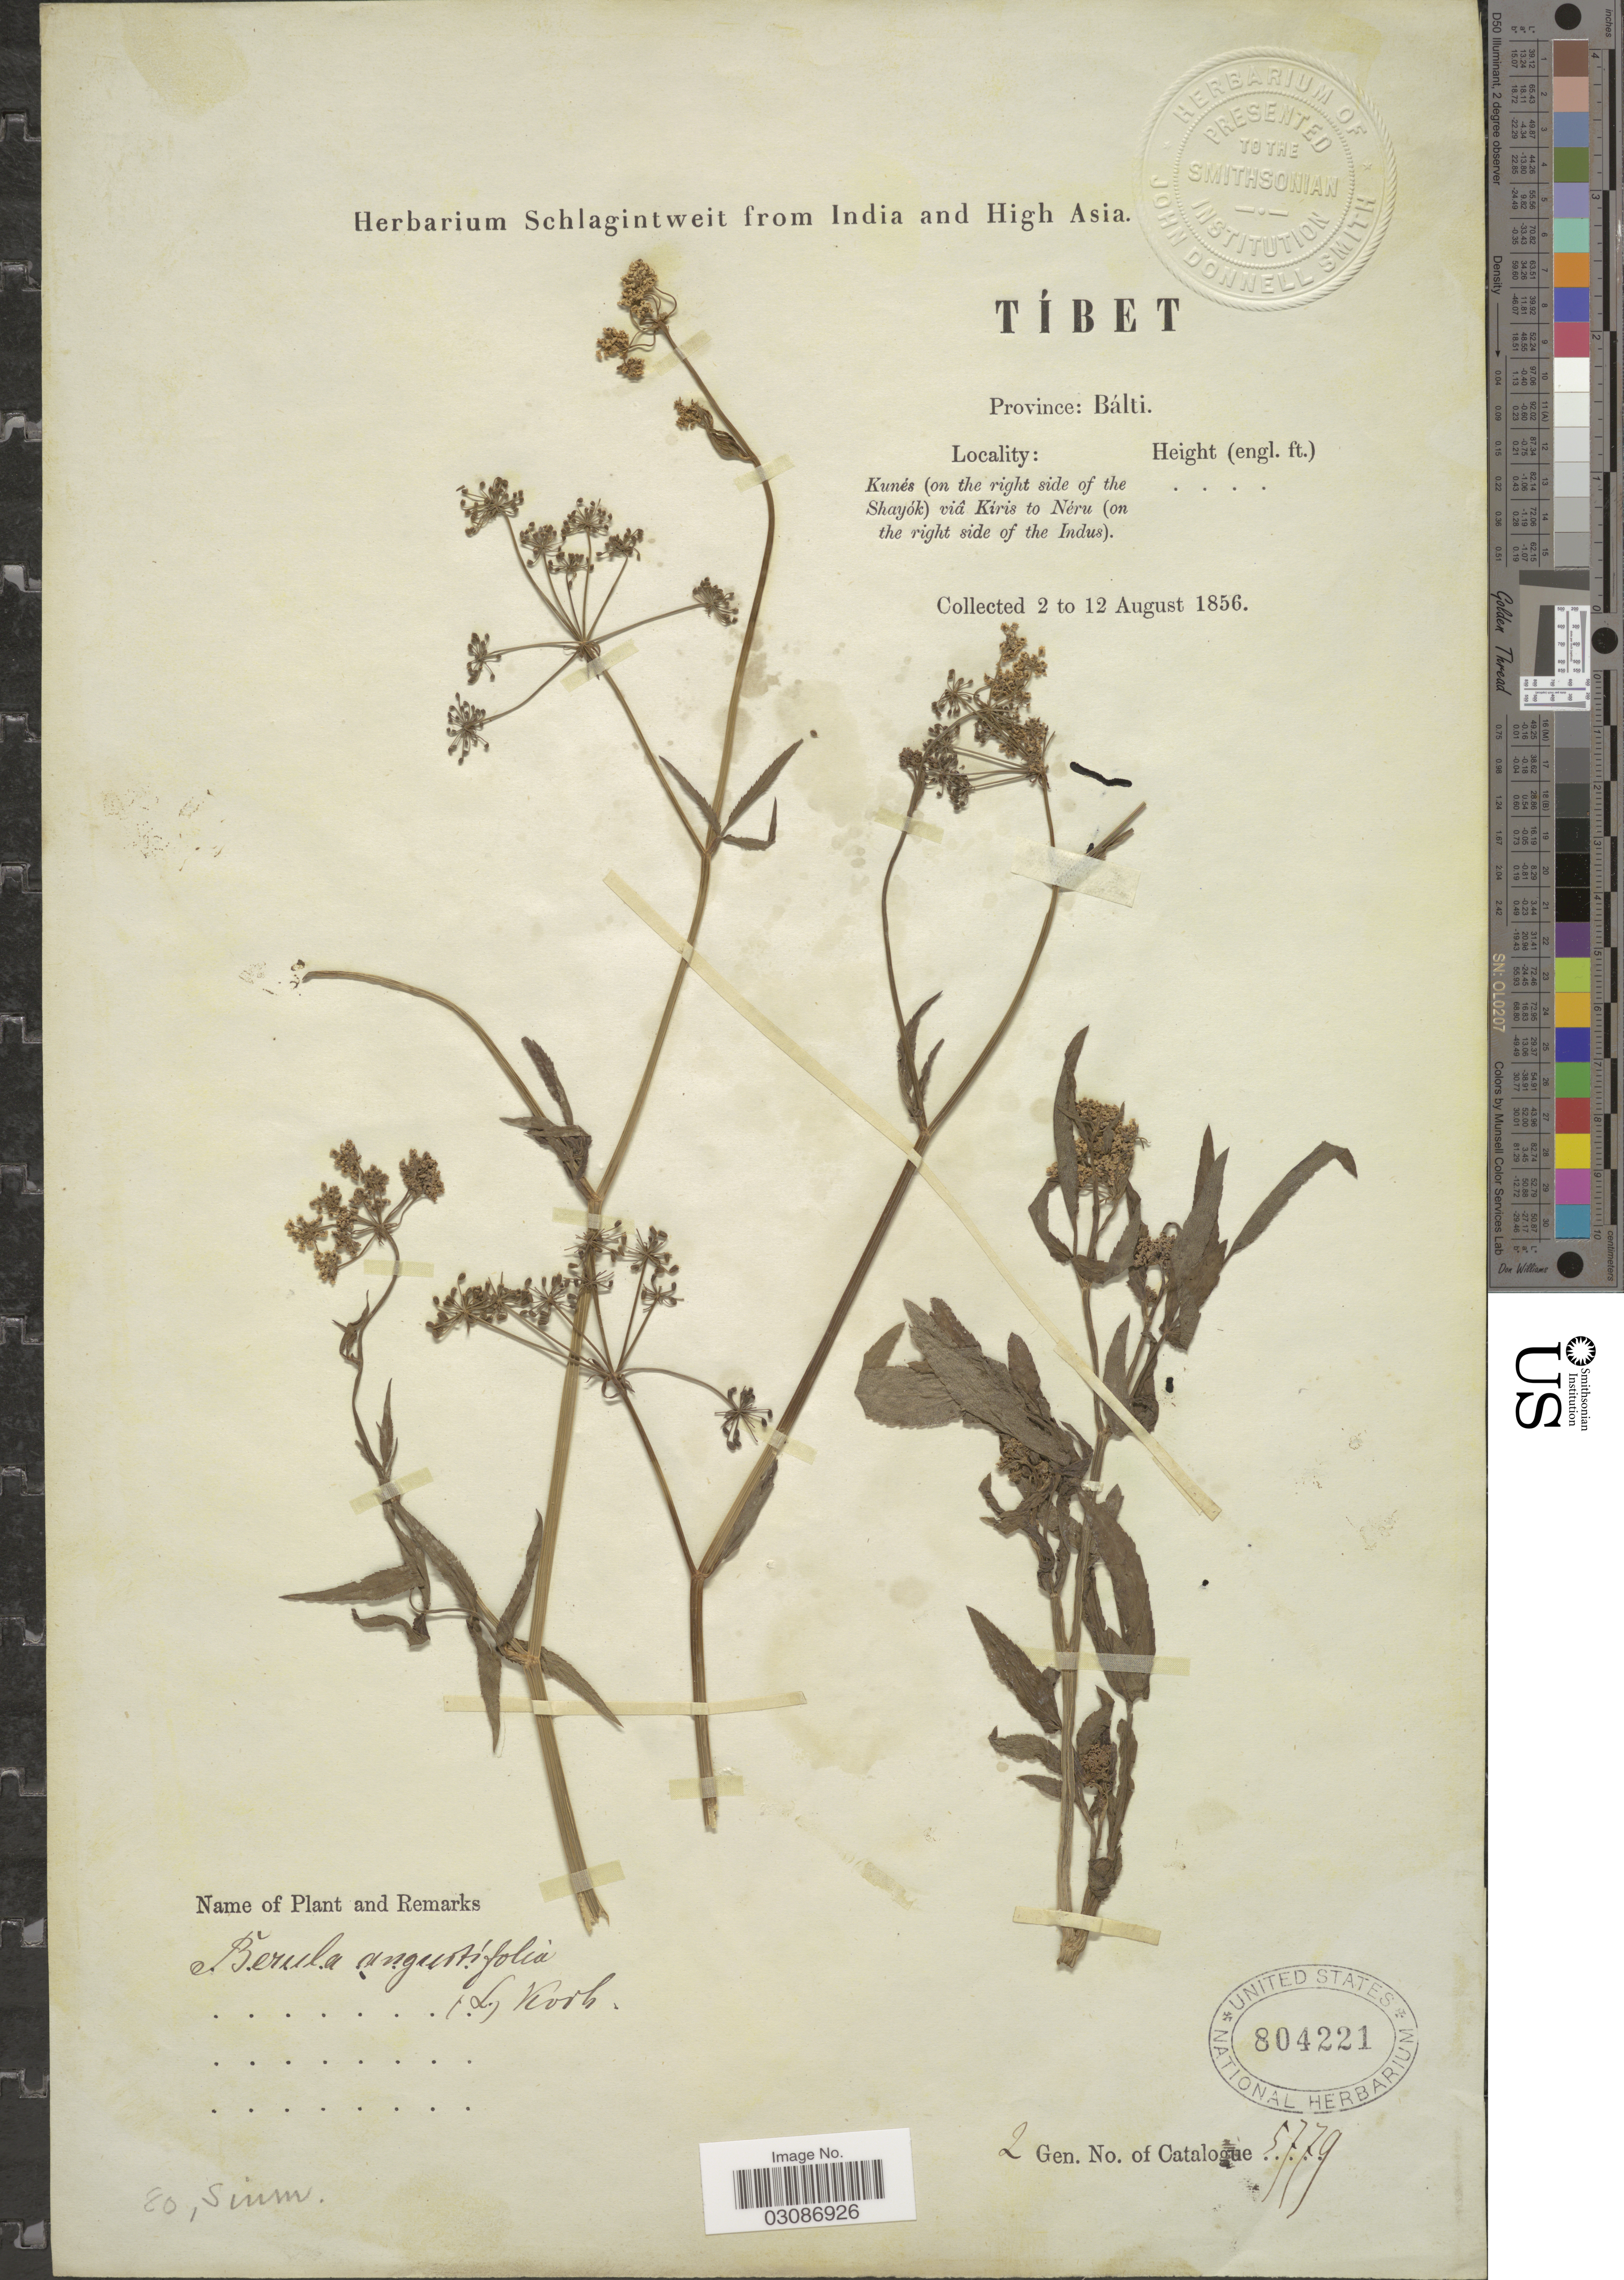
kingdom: Plantae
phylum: Tracheophyta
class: Magnoliopsida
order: Apiales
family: Apiaceae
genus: Berula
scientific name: Berula angustifolia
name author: Mert. & W.D.J. Koch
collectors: ex herb. Schlagintweit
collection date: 1856-08-02/1856-08-12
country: Pakistan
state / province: Gilgit-Baltistan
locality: India and High Asia. Tíbet. Province: Bálti. Kunés (on the right side of the Shayók) viâ Kíris to Néru (on the right side of the Indus).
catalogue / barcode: US 804221